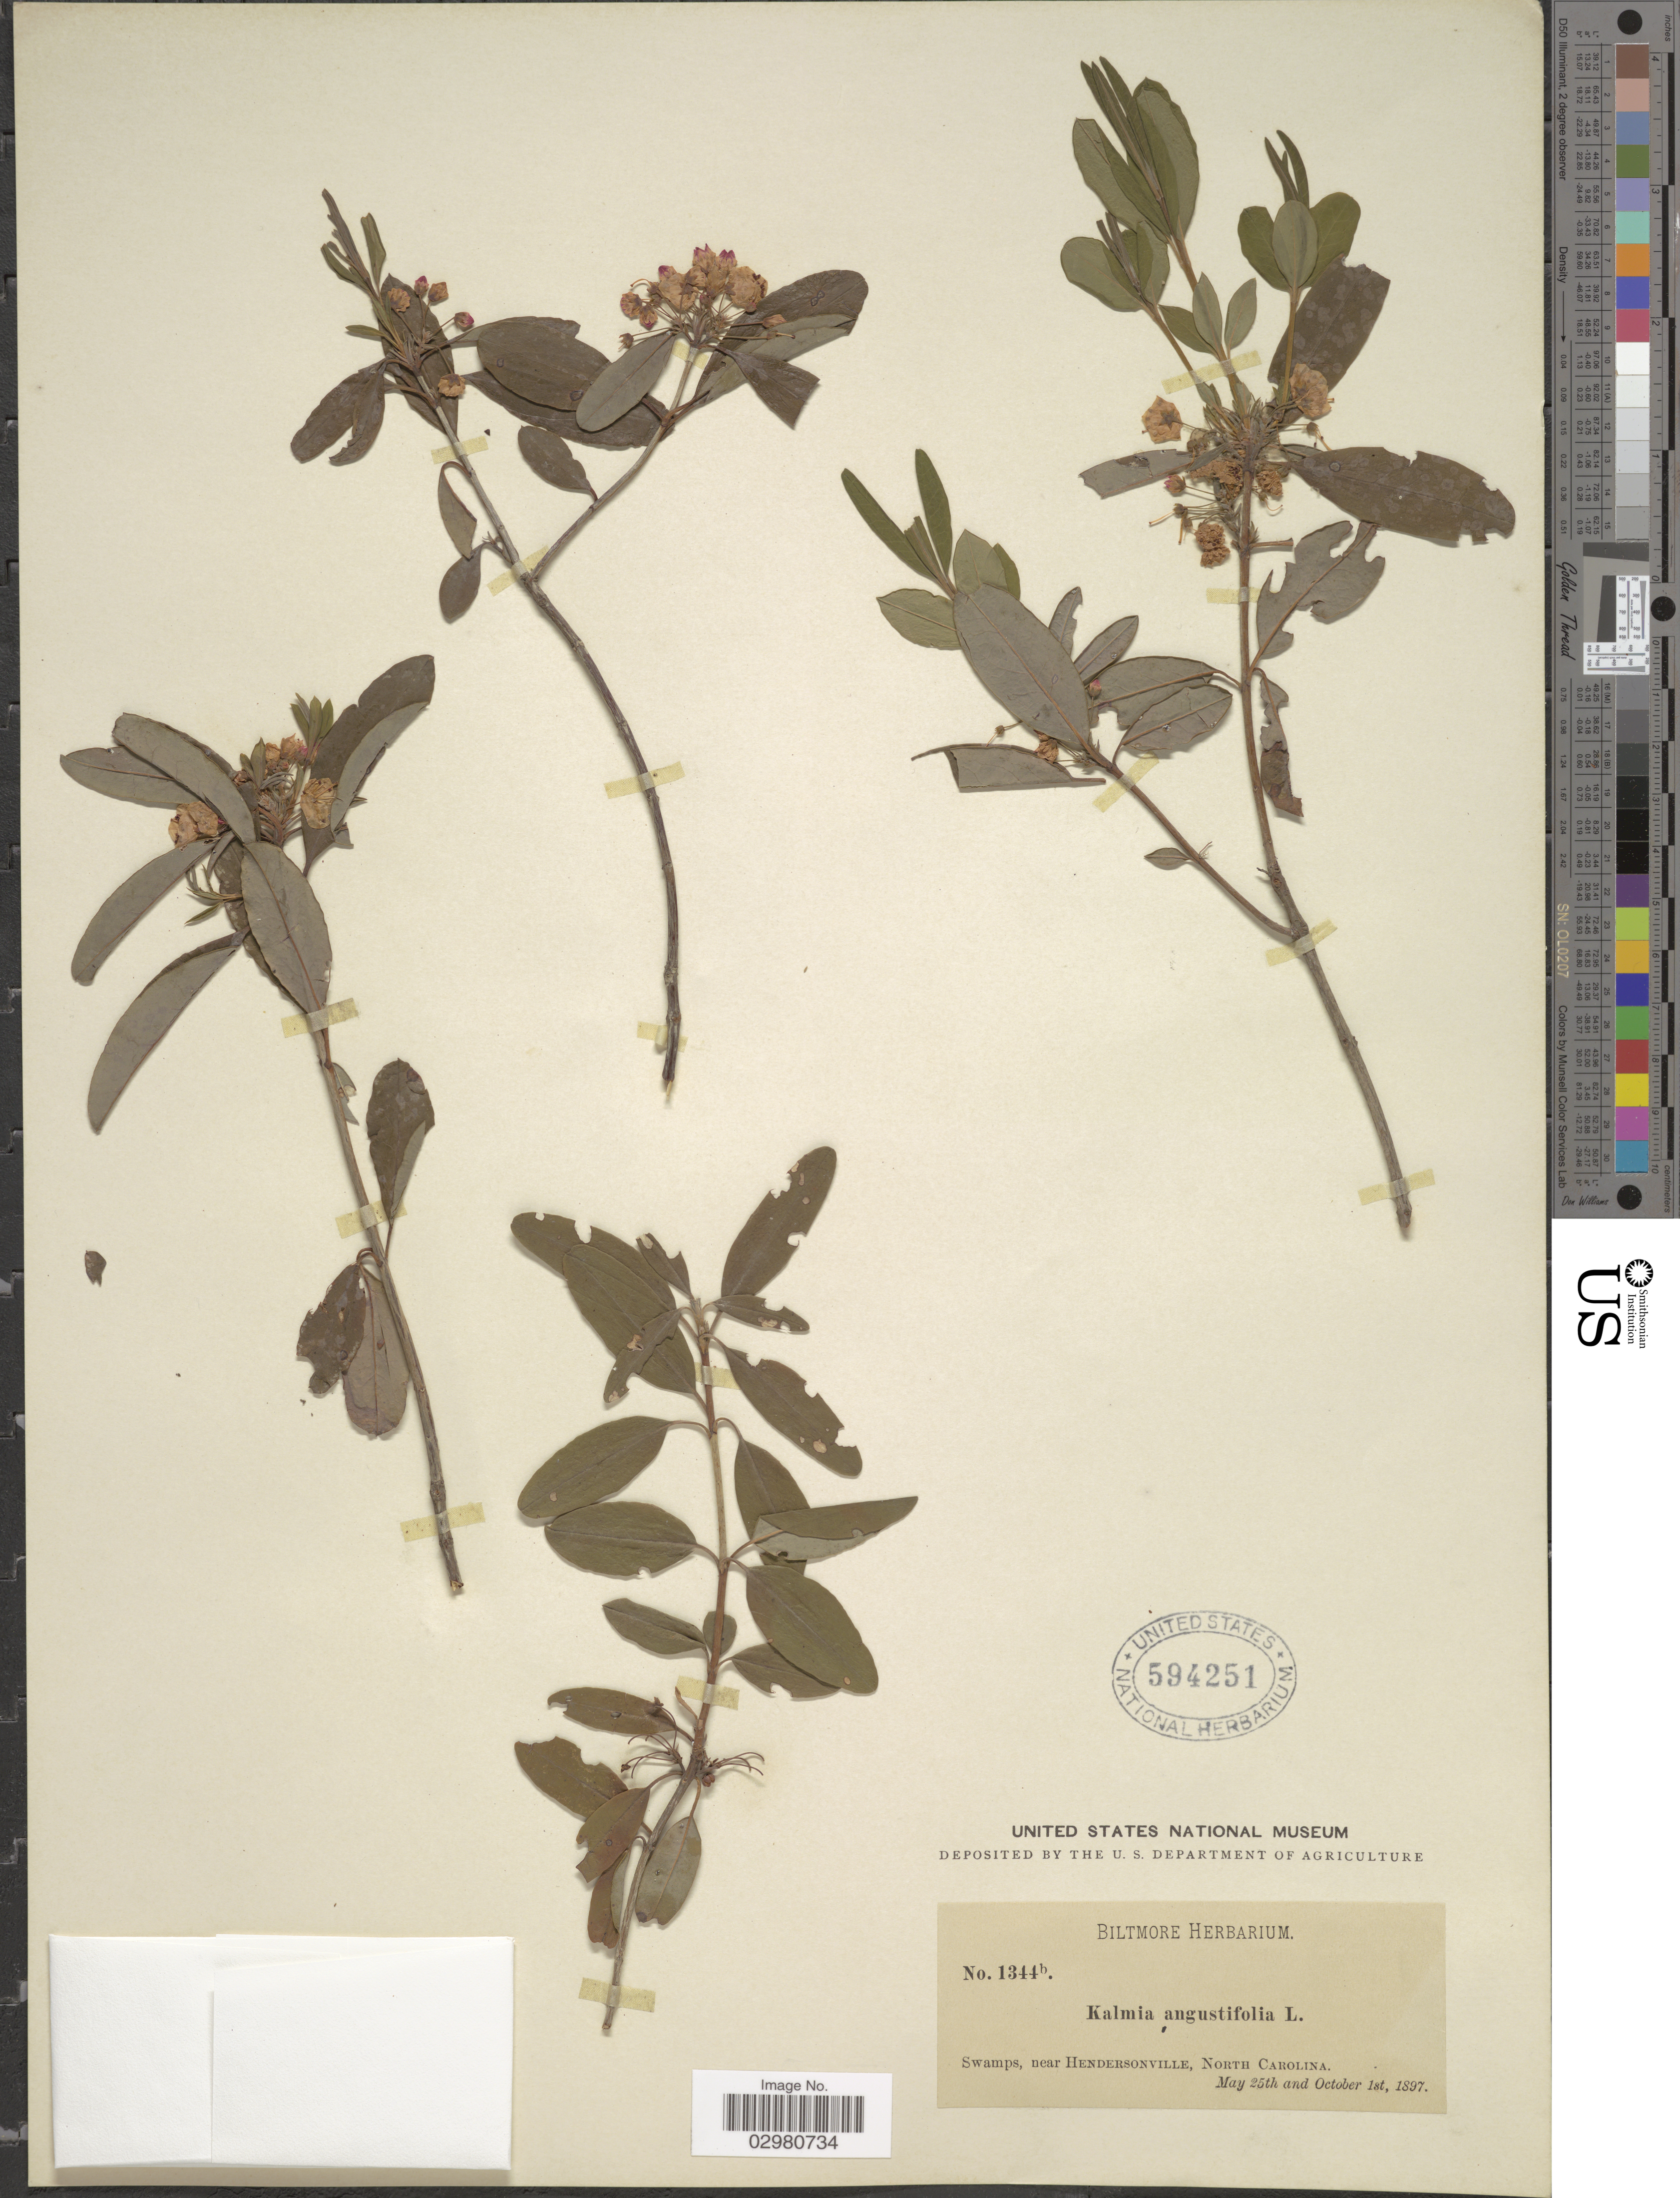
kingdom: Plantae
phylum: Tracheophyta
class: Magnoliopsida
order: Ericales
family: Ericaceae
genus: Kalmia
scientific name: Kalmia angustifolia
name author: L.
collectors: ex herb. Biltmore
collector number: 1344b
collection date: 1897-05-25/1897-10-01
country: United States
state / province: North Carolina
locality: Near Hendersonville.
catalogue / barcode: US 594251